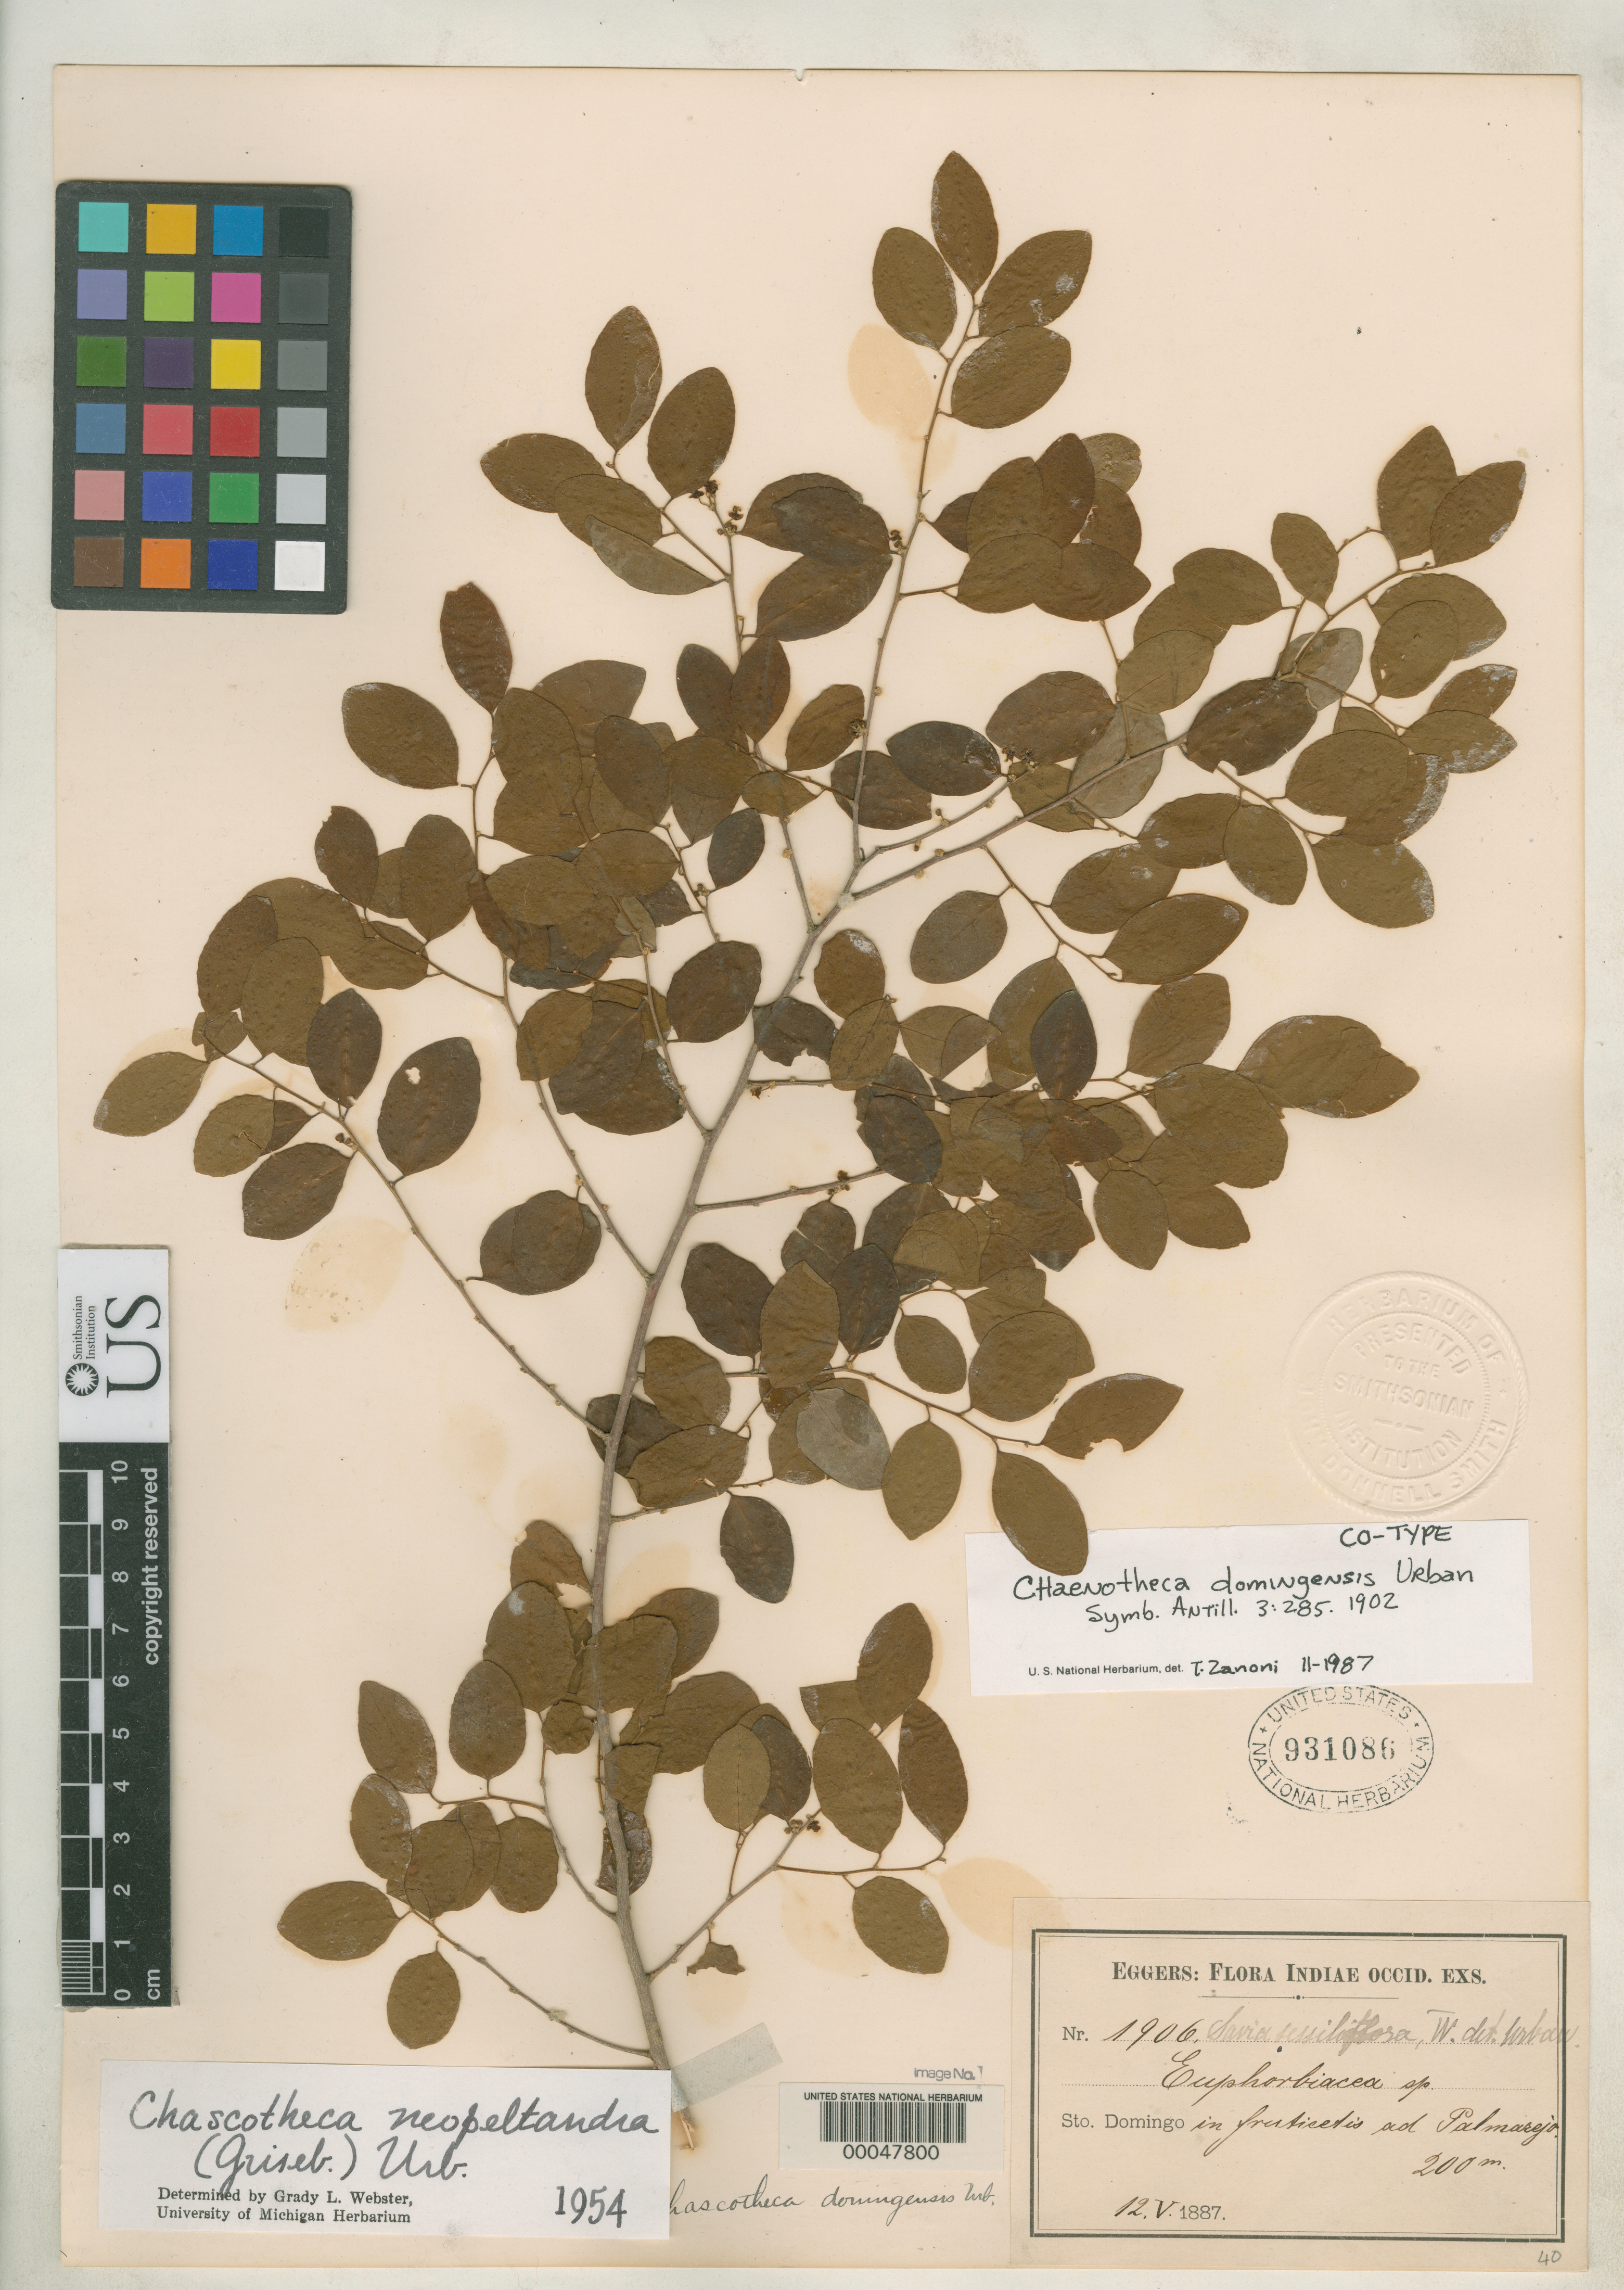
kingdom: Plantae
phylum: Tracheophyta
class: Magnoliopsida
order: Malpighiales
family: Phyllanthaceae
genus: Chaenotheca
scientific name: Chaenotheca domingensis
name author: Urb.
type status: Isosyntype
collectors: H. F. A. von Eggers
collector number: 1906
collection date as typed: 12 May 1887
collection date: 1887-05-12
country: Dominican Republic / Haiti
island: Hispaniola Island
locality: Palmarejo.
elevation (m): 200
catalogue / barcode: US 931086